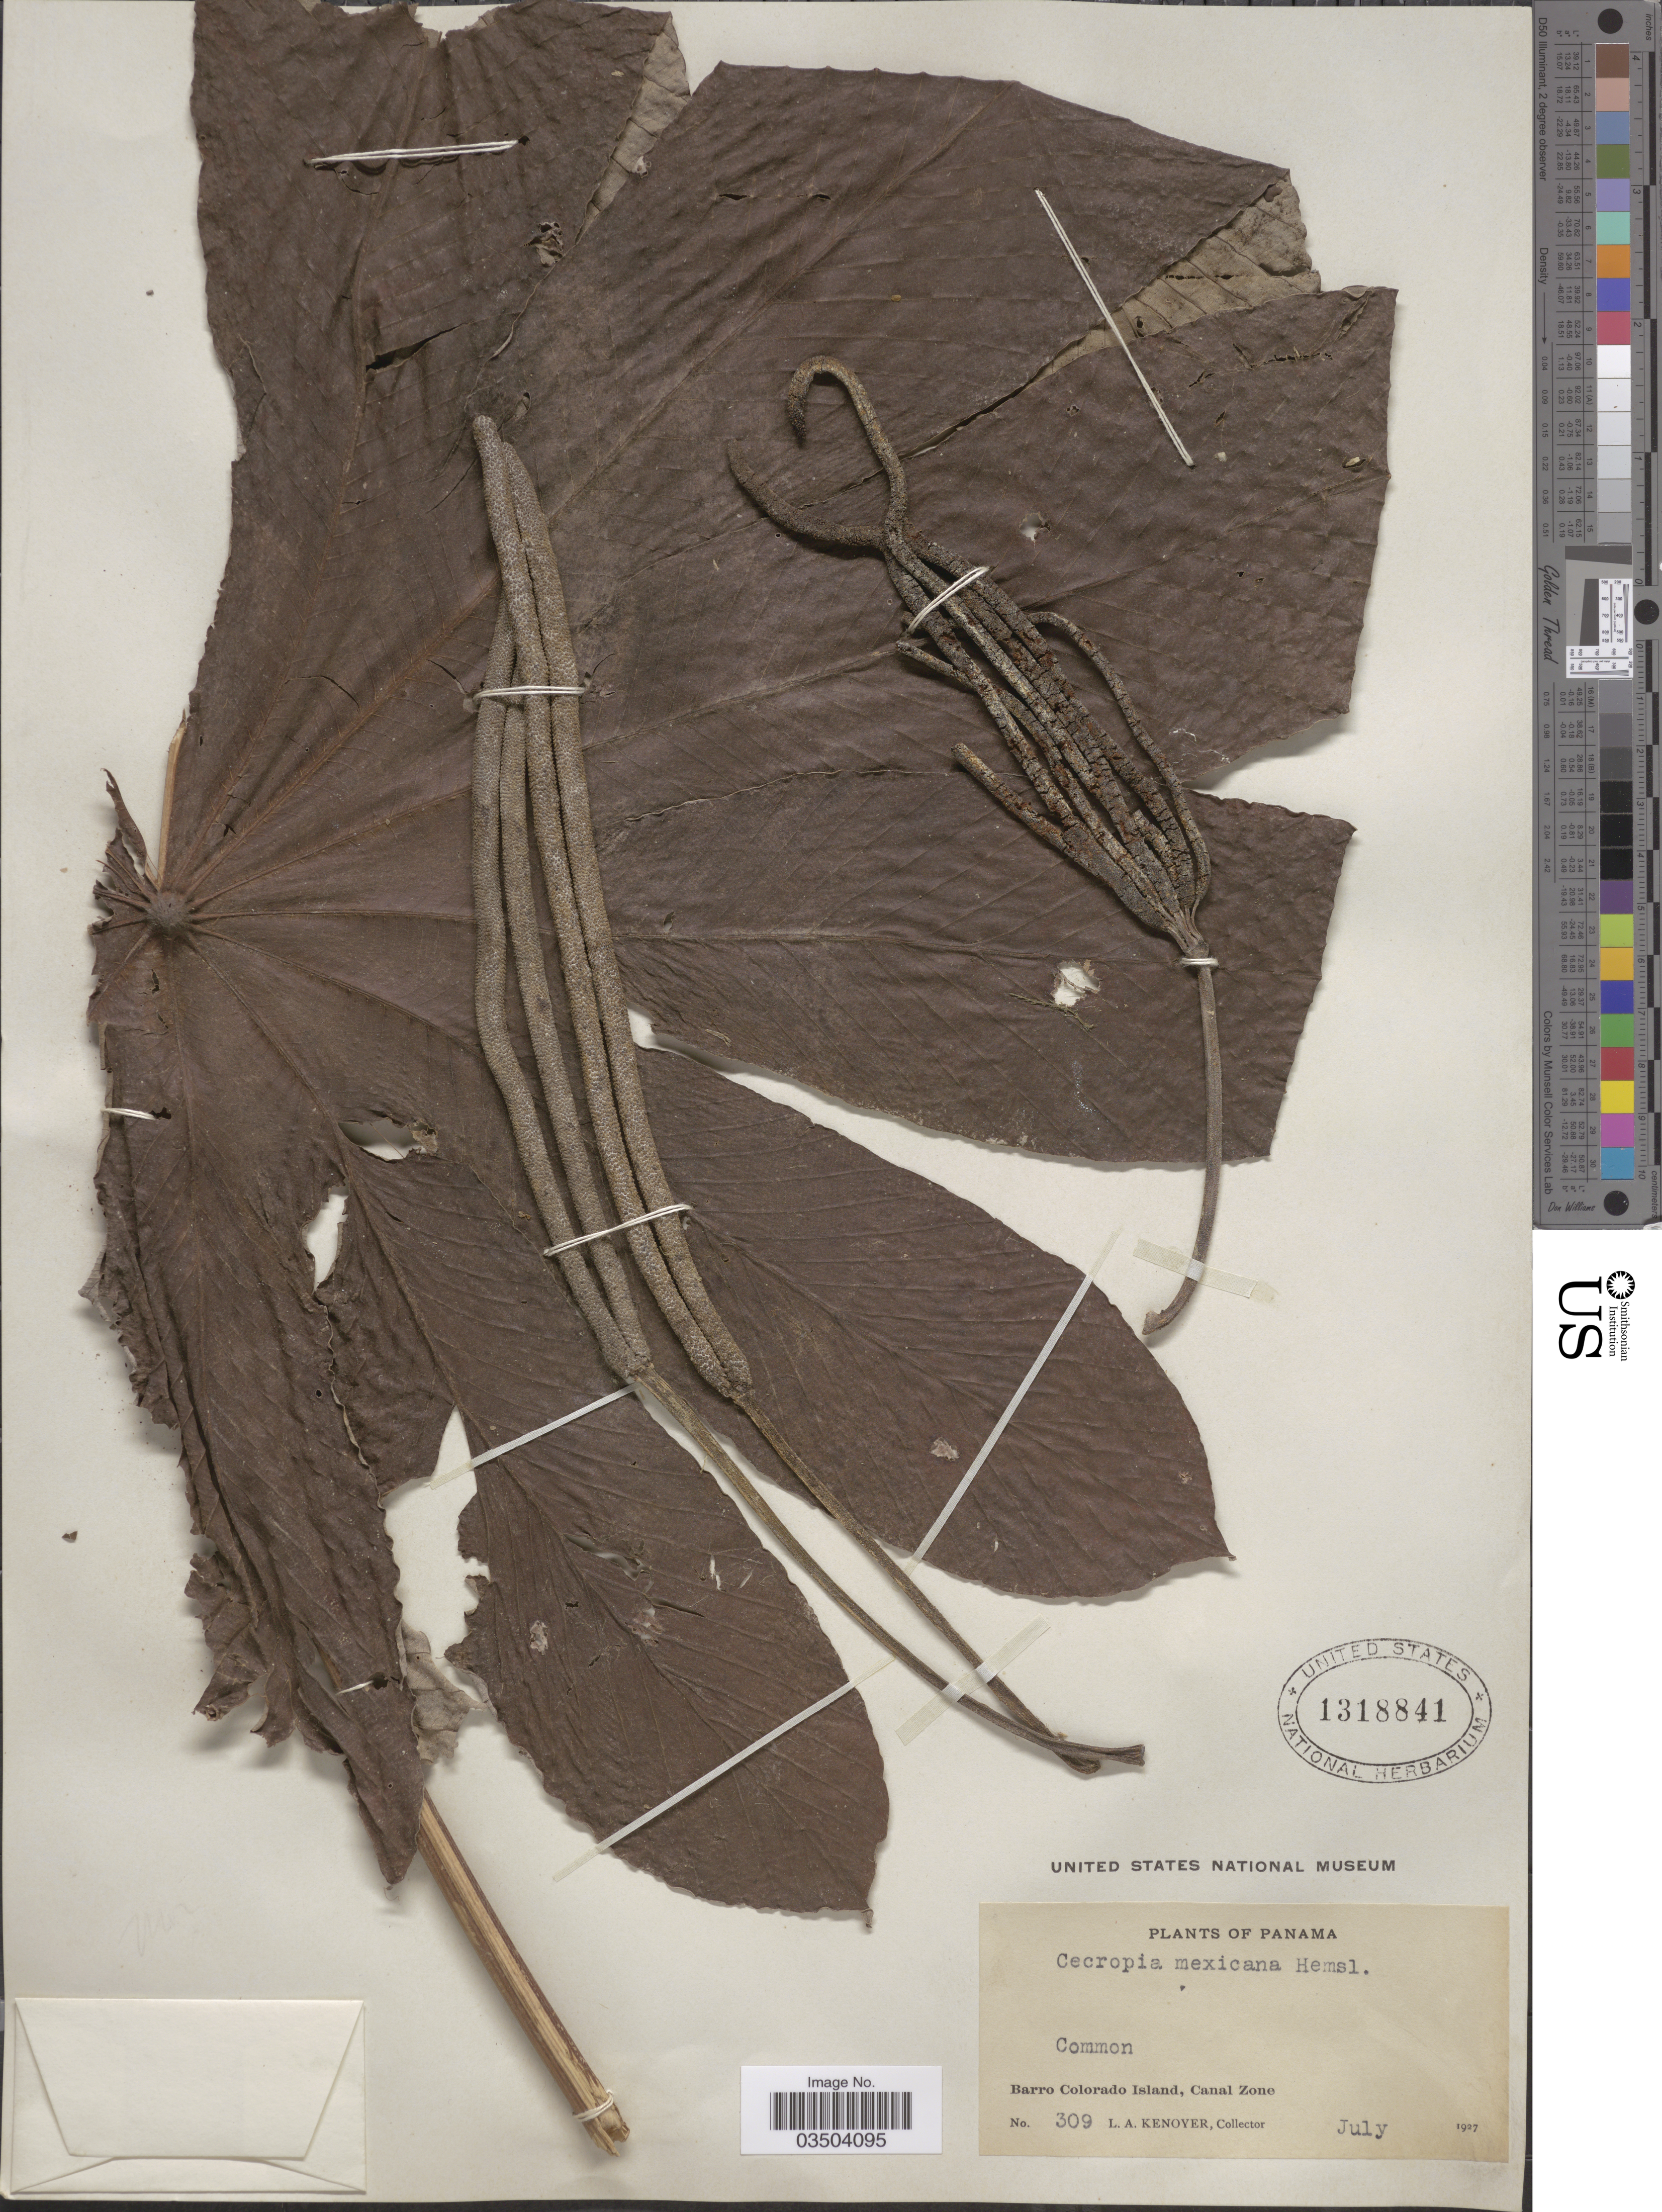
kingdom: Plantae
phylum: Tracheophyta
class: Magnoliopsida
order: Rosales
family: Urticaceae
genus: Cecropia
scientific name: Cecropia obtusifolia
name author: Bertol.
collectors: L. A. Kenoyer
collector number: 309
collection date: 1927-07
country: Panama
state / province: Panamá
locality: Barro Colorado Island, Canal Zone.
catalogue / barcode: US 1318841